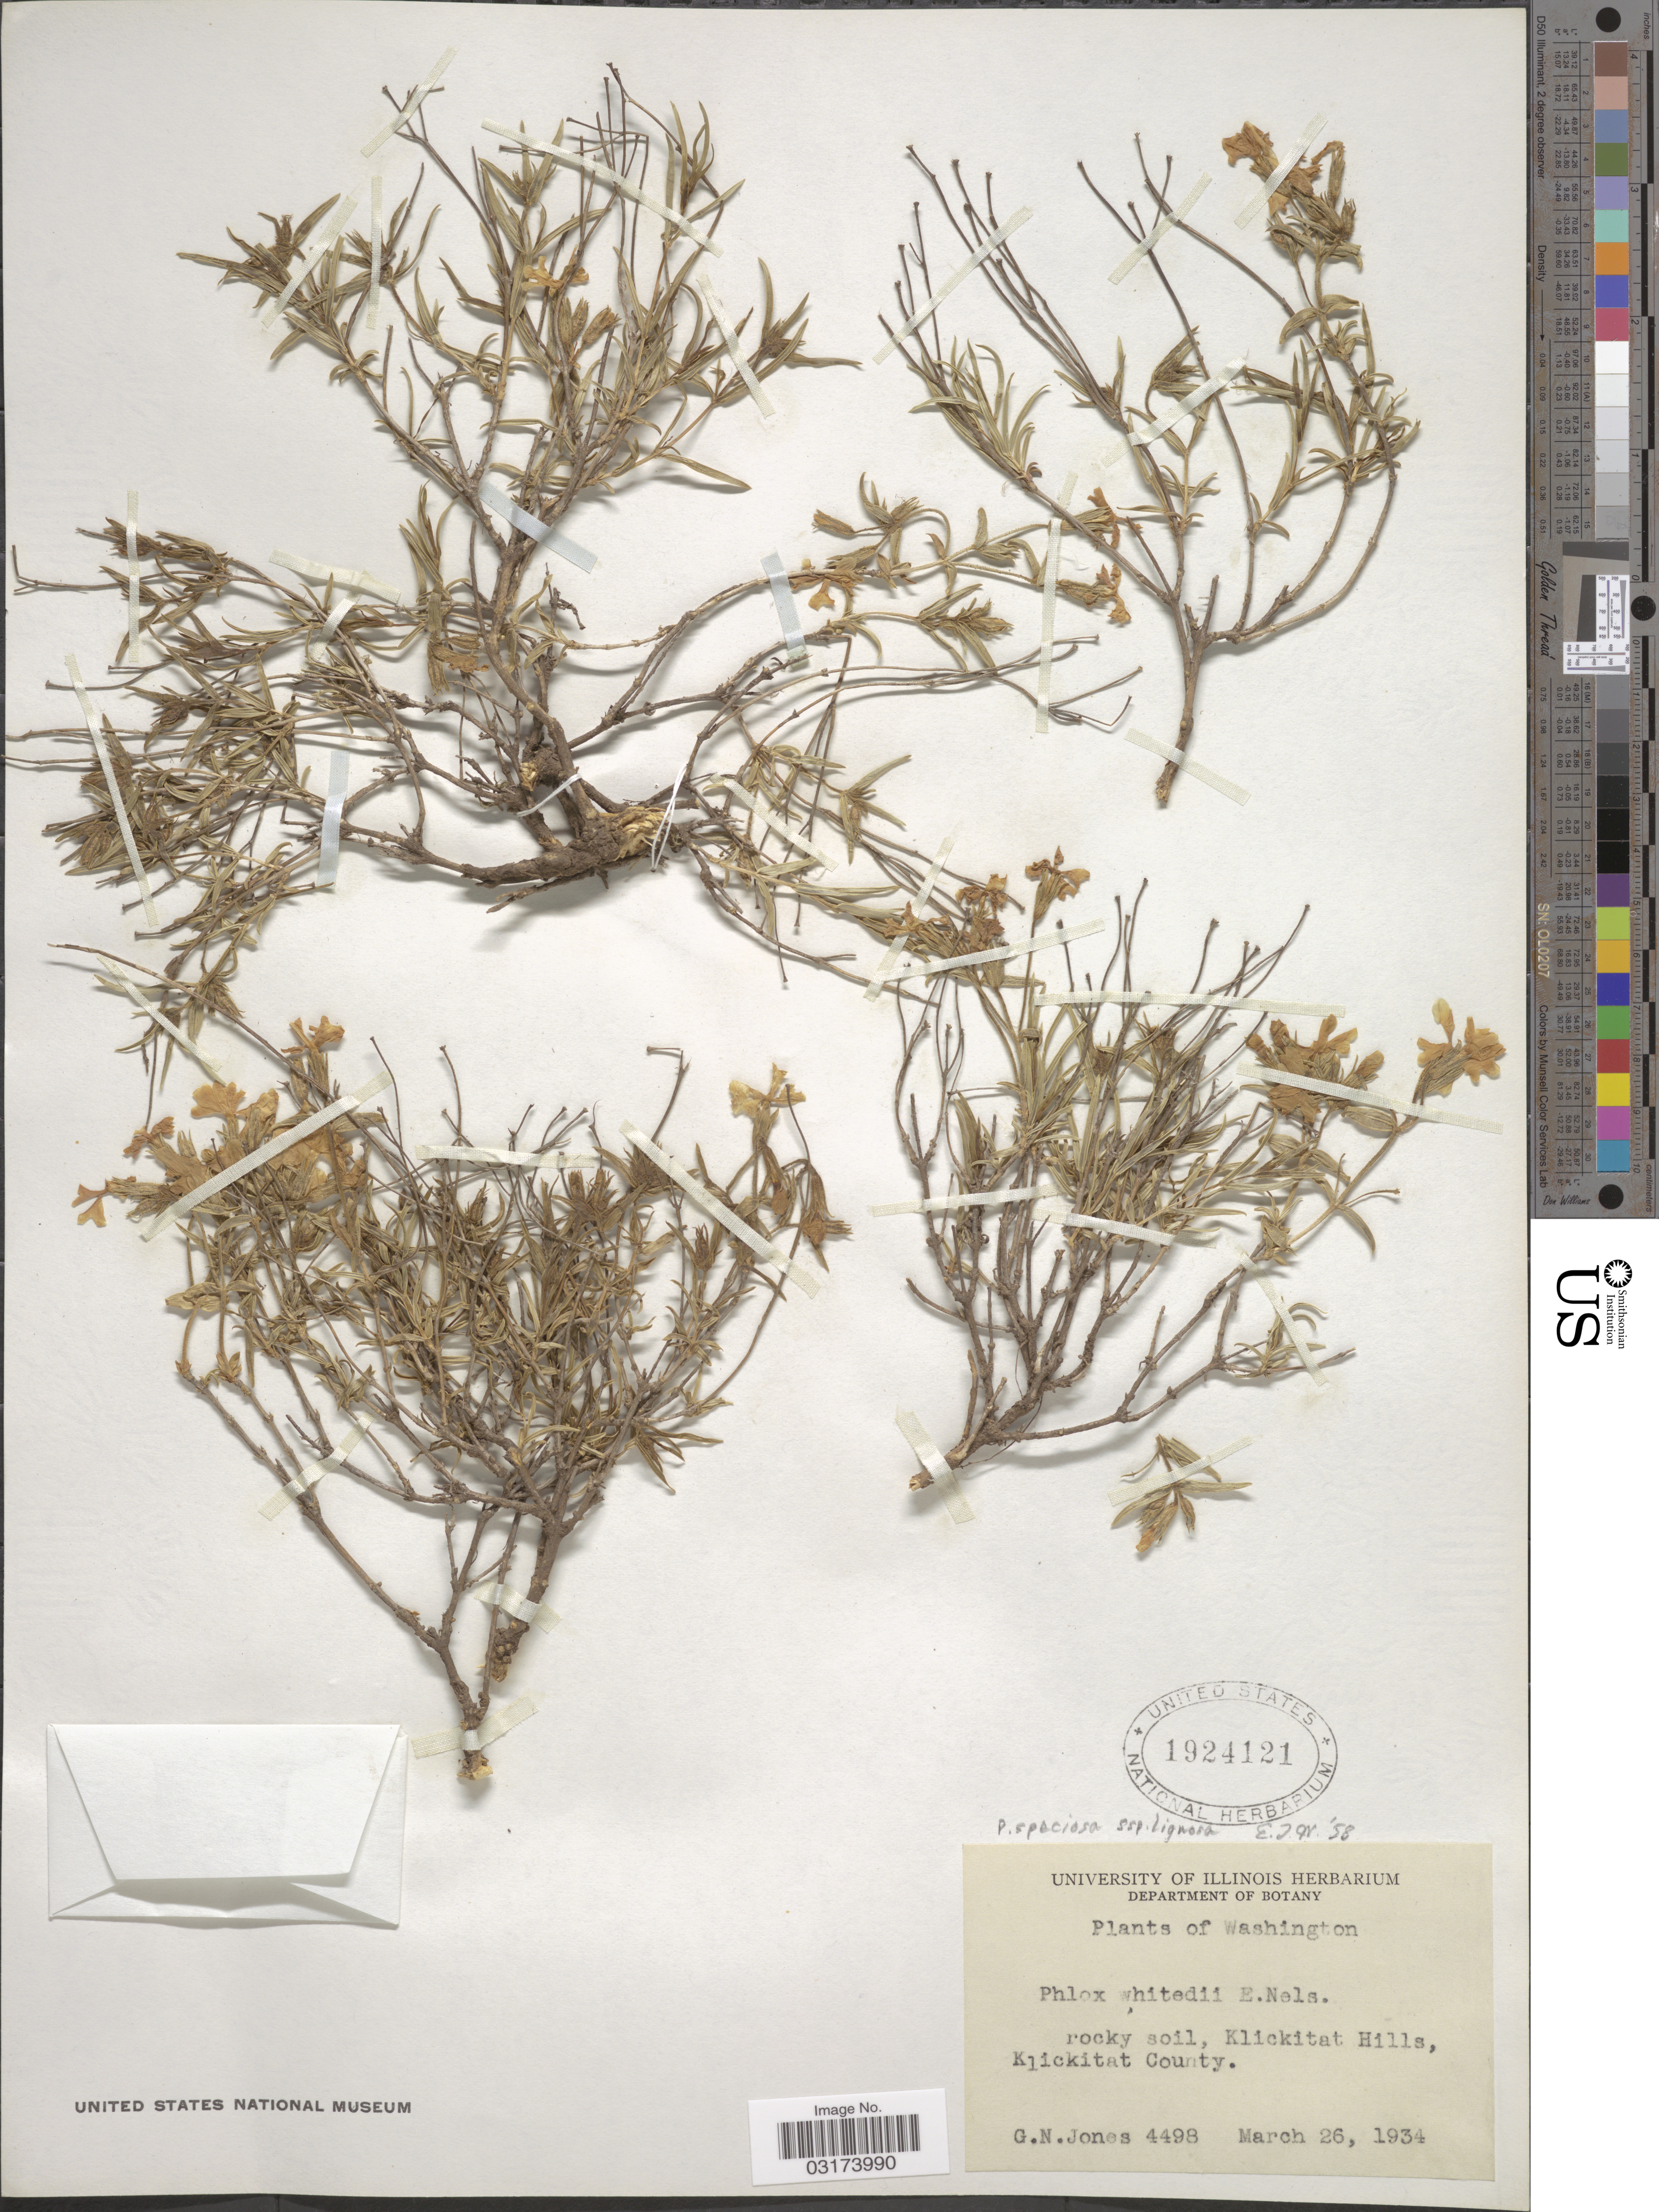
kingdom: Plantae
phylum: Tracheophyta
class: Magnoliopsida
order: Ericales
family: Polemoniaceae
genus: Phlox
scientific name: Phlox speciosa subsp. lignosa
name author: Brand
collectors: G. N. Jones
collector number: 4498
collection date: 1934-03-26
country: United States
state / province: Washington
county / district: Klickitat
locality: Rocky soil, Klickitat Hills, Klickitat County.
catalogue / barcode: US 1924121